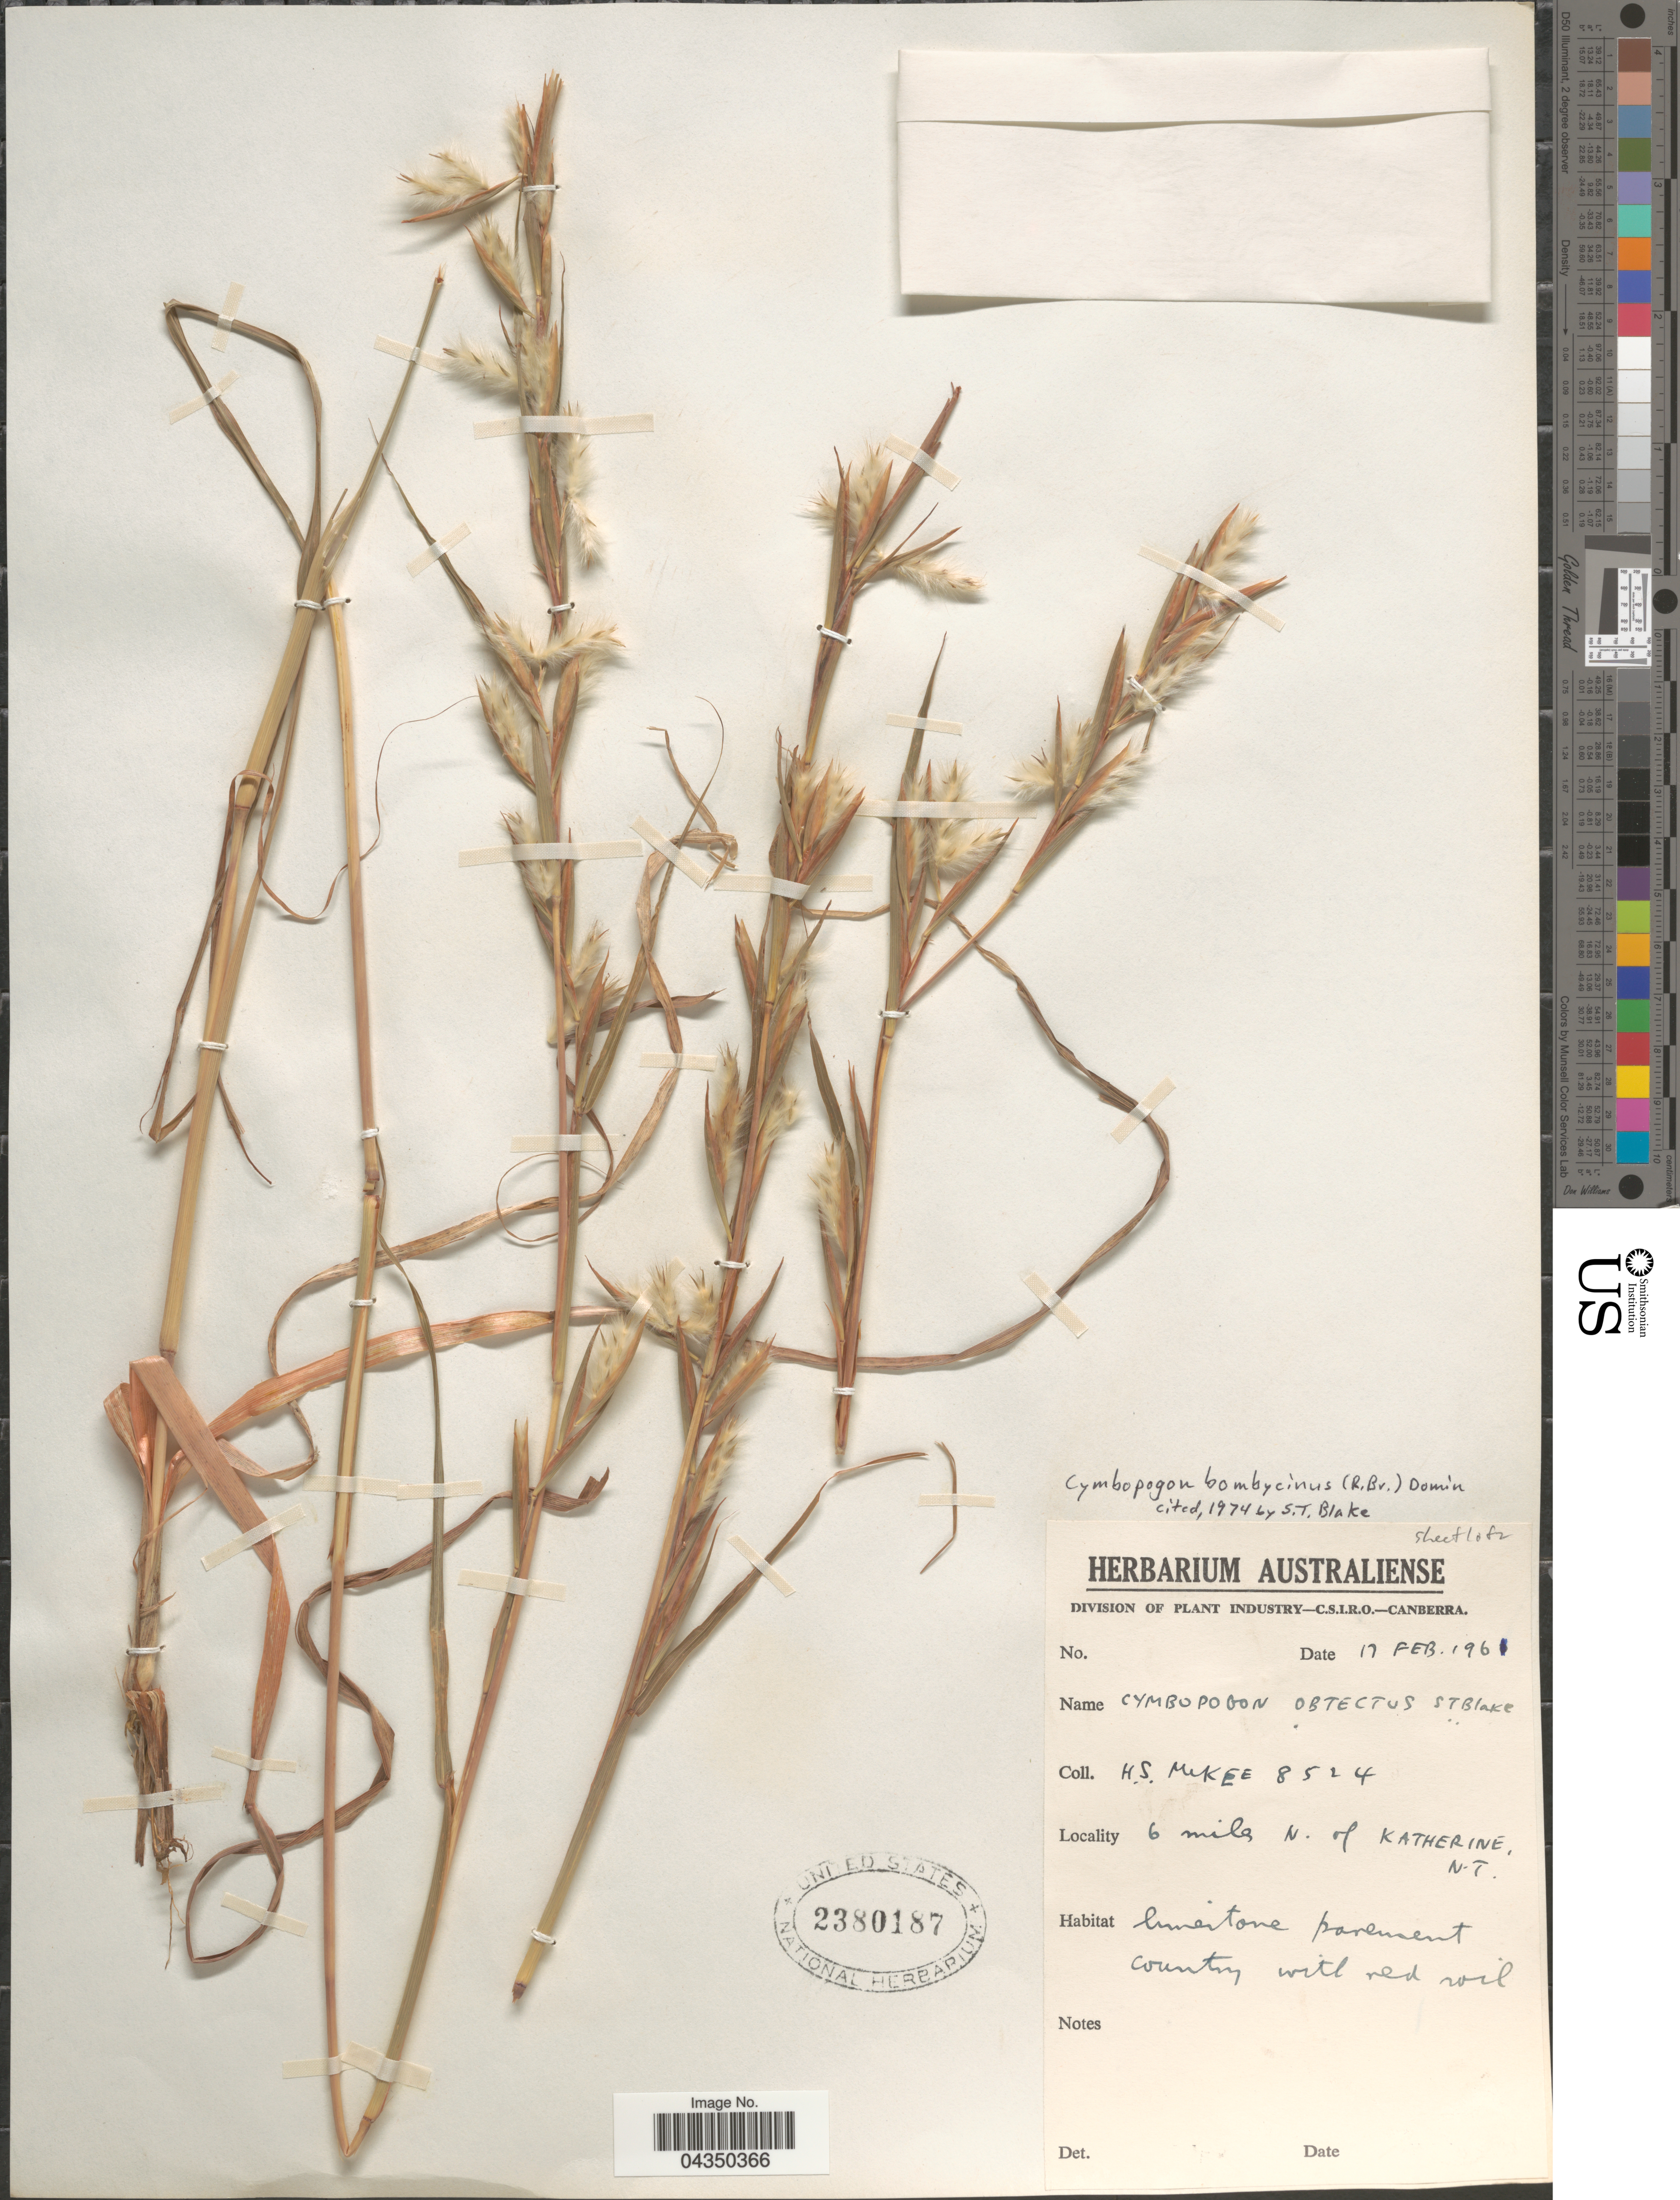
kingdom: Plantae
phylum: Tracheophyta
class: Liliopsida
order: Poales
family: Poaceae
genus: Cymbopogon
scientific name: Cymbopogon bombycinus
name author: A. Camus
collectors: H. S. McKee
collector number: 8524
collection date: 1961-02-17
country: Australia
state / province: Northern Territory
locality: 6 miles N. of Katherine.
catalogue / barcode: US 2380187